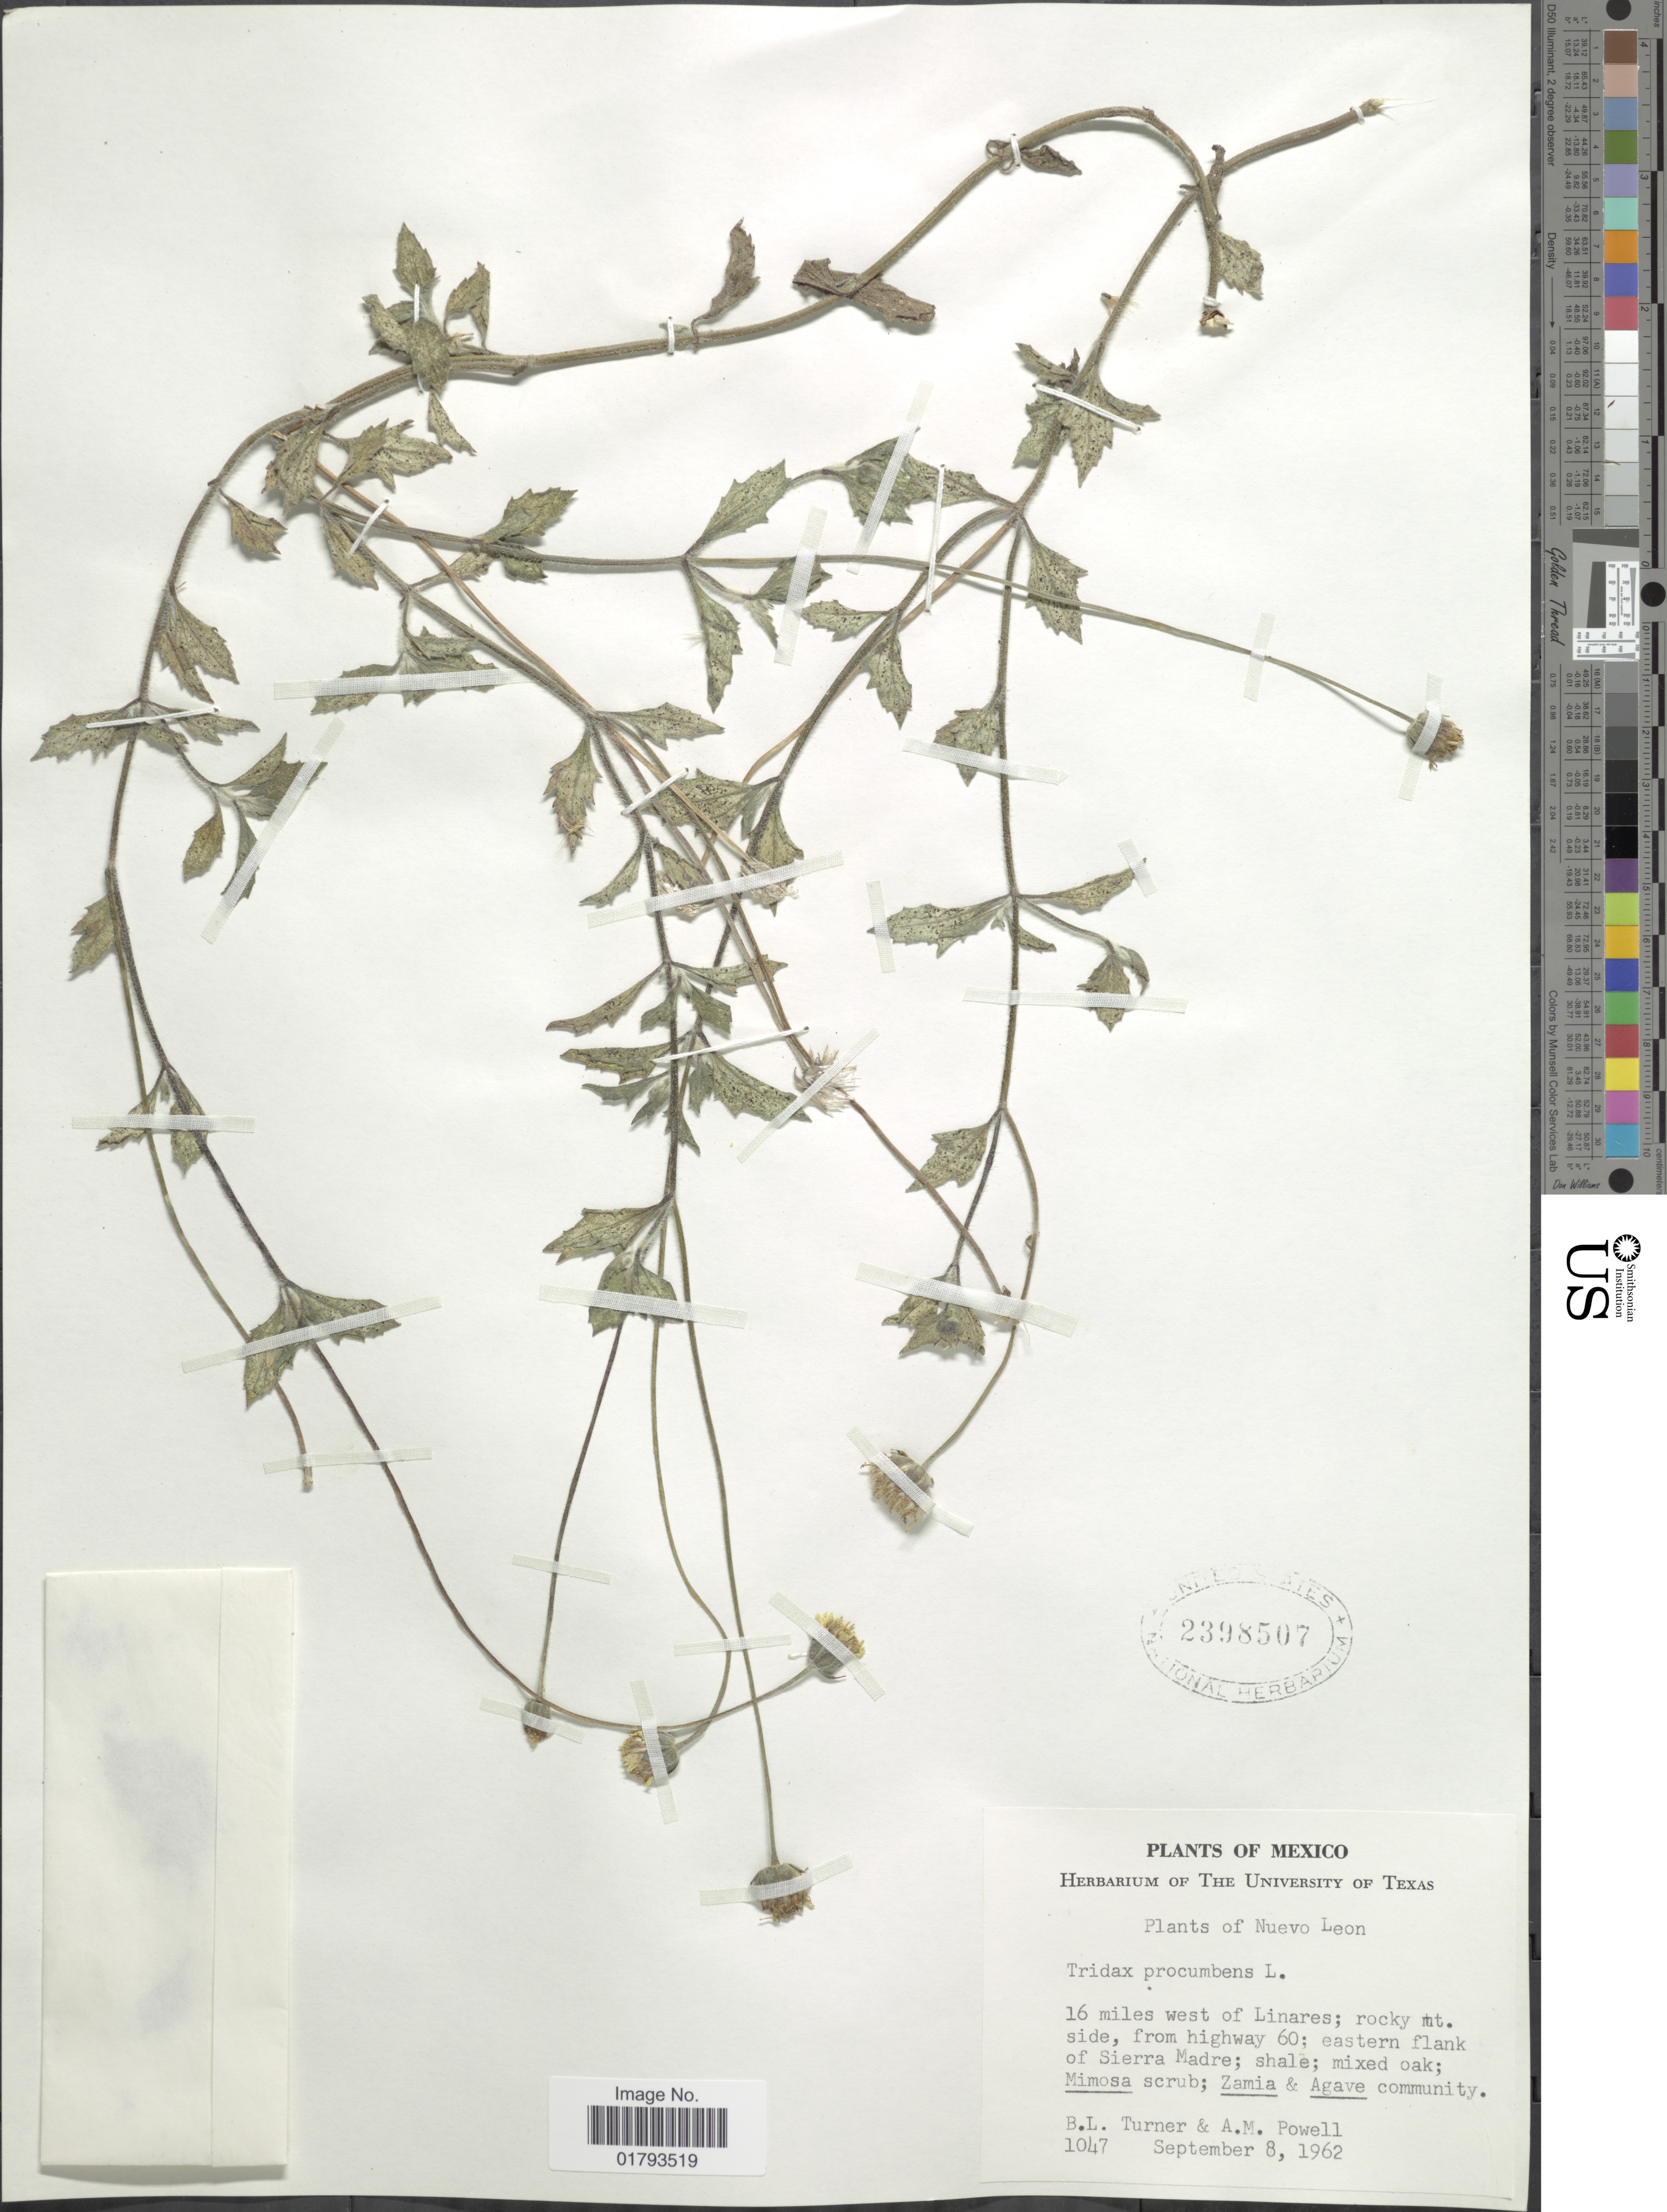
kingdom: Plantae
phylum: Tracheophyta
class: Magnoliopsida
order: Asterales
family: Asteraceae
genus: Tridax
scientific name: Tridax procumbens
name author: L.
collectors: B. L. Turner & A. M. Powell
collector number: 1047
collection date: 1962-09-08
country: Mexico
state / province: Nuevo León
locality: Nuevo Leon. 16 miles west of Linares; rocky mt. side, from highway 60; eastern flank of Sierra Madre.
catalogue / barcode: US 2398507